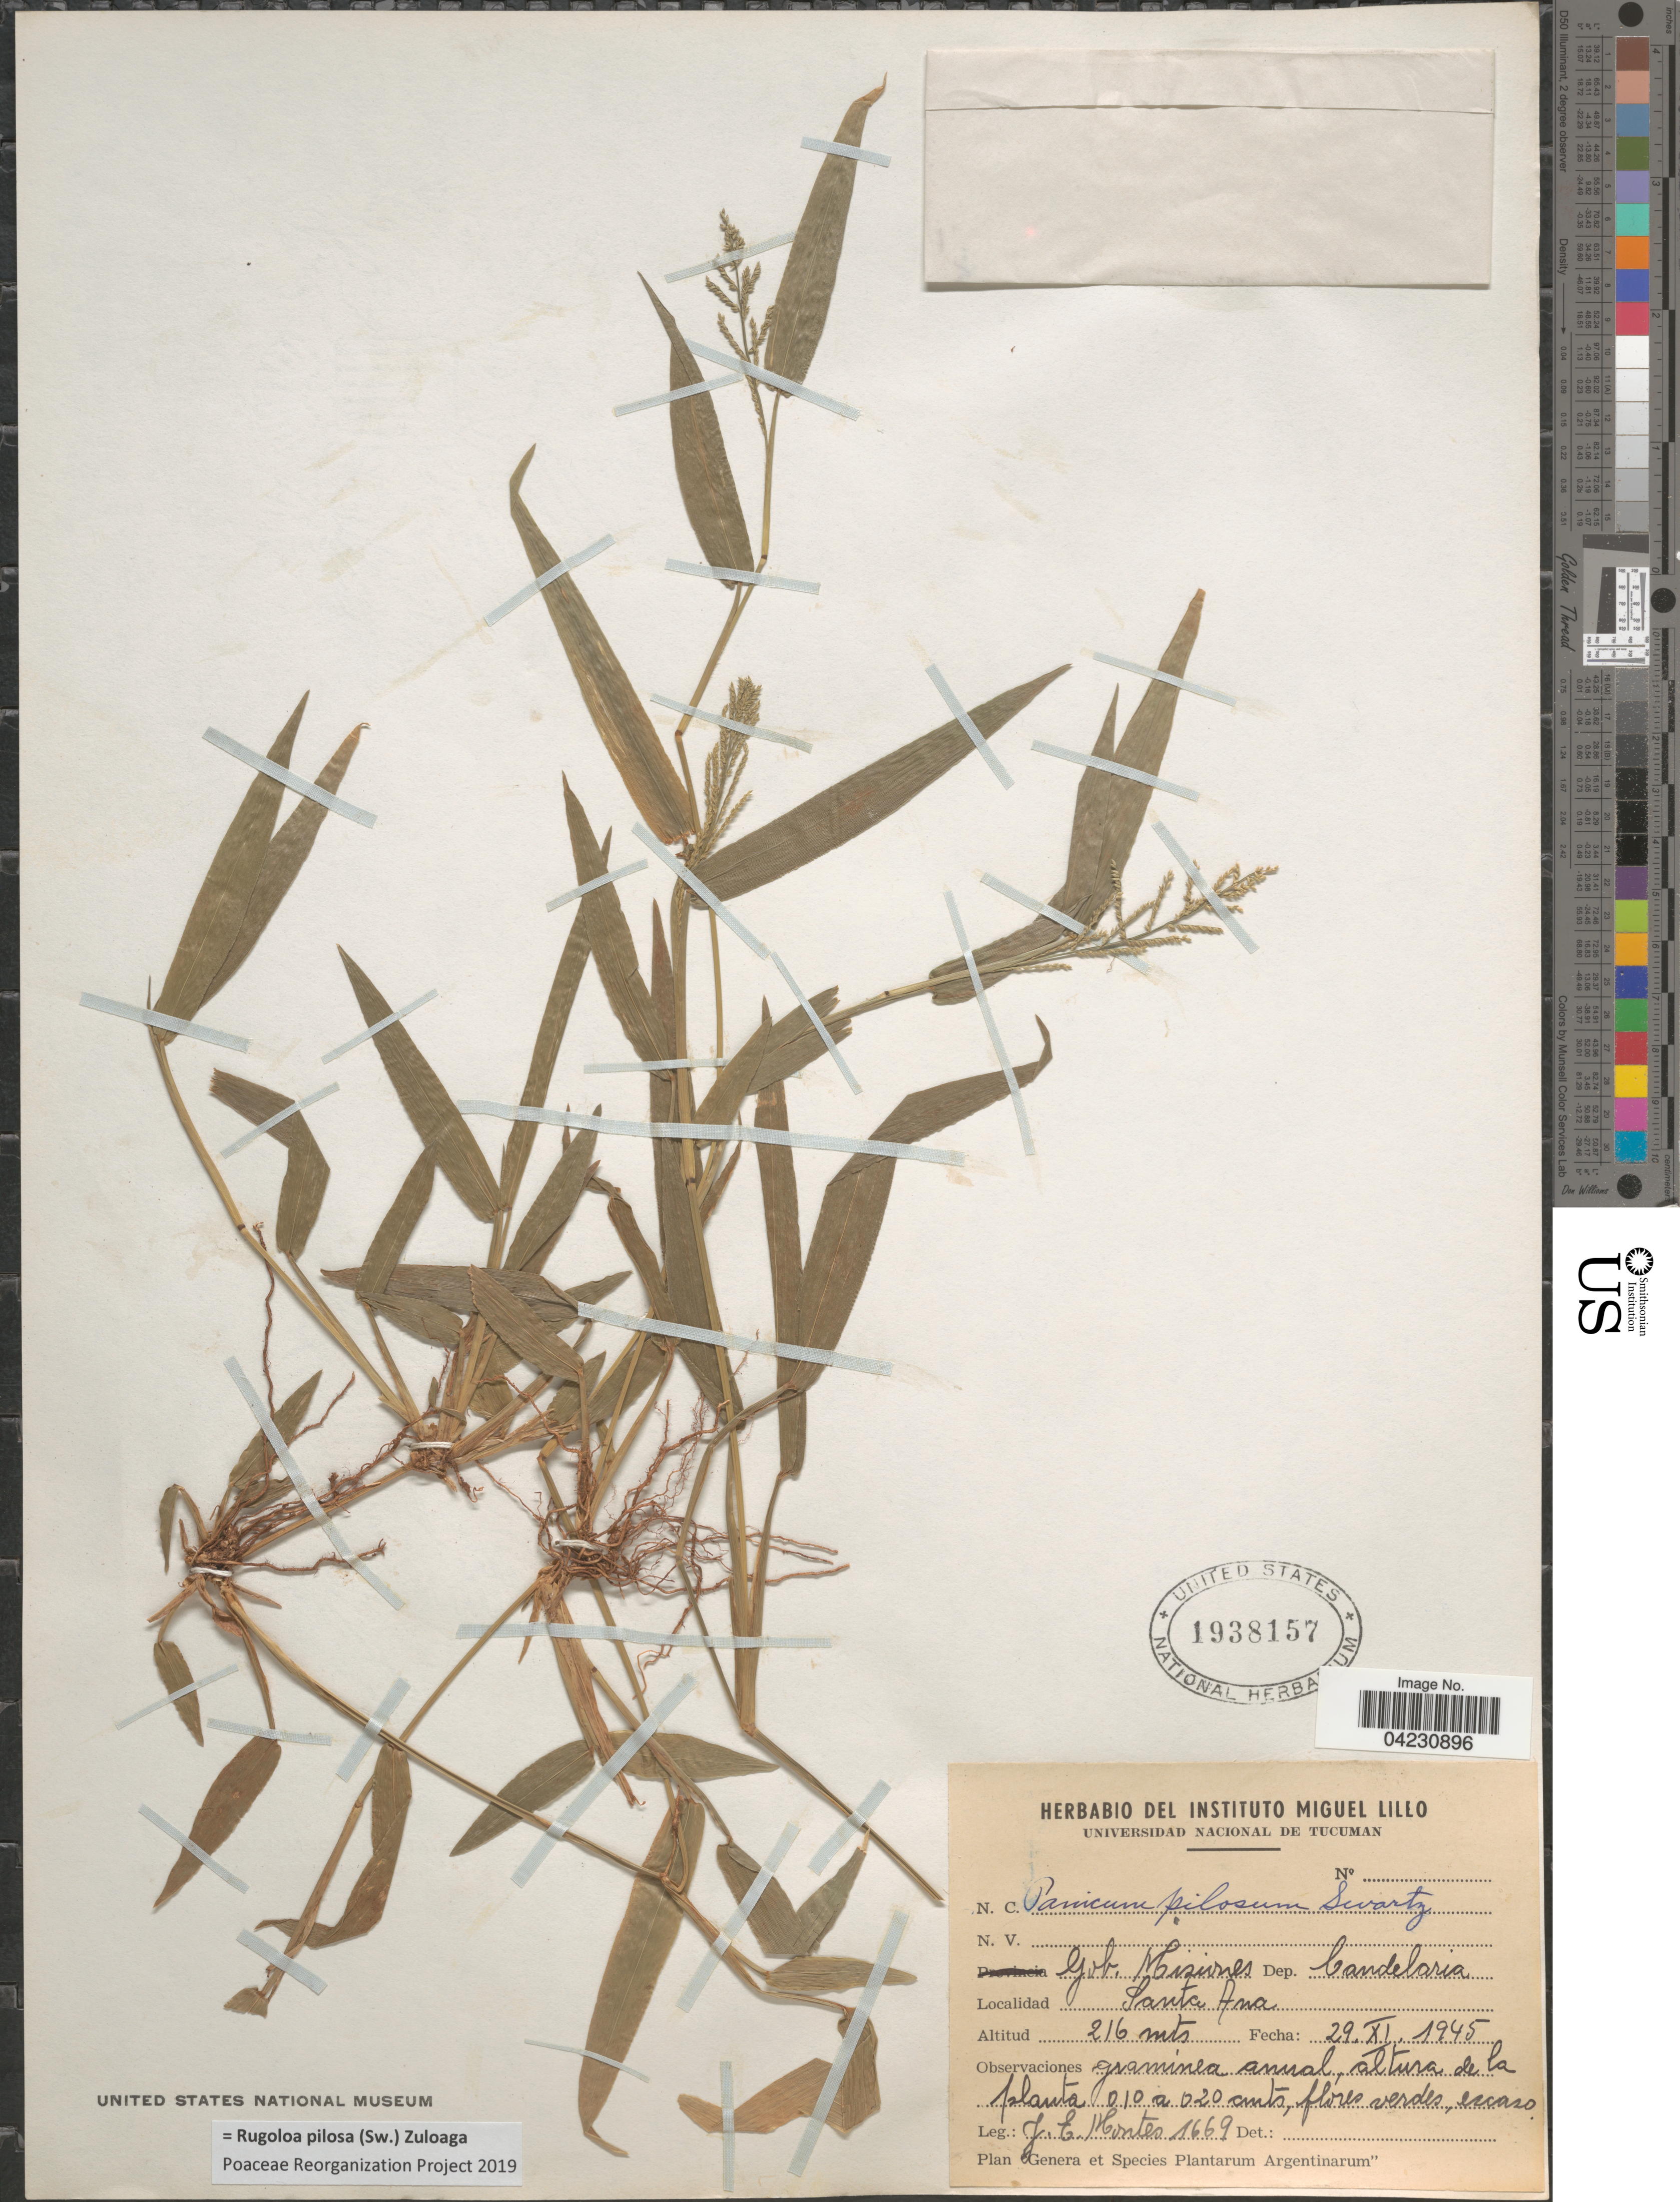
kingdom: Plantae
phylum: Tracheophyta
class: Liliopsida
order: Poales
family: Poaceae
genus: Rugoloa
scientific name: Rugoloa pilosa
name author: (Sw.) Zuloaga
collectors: J. E. Montes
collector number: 1669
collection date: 1945-11-29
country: Argentina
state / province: Misiones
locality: Gob. Misiones. Dep. Candelaria. Santa Ana.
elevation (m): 216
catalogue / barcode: US 1938157